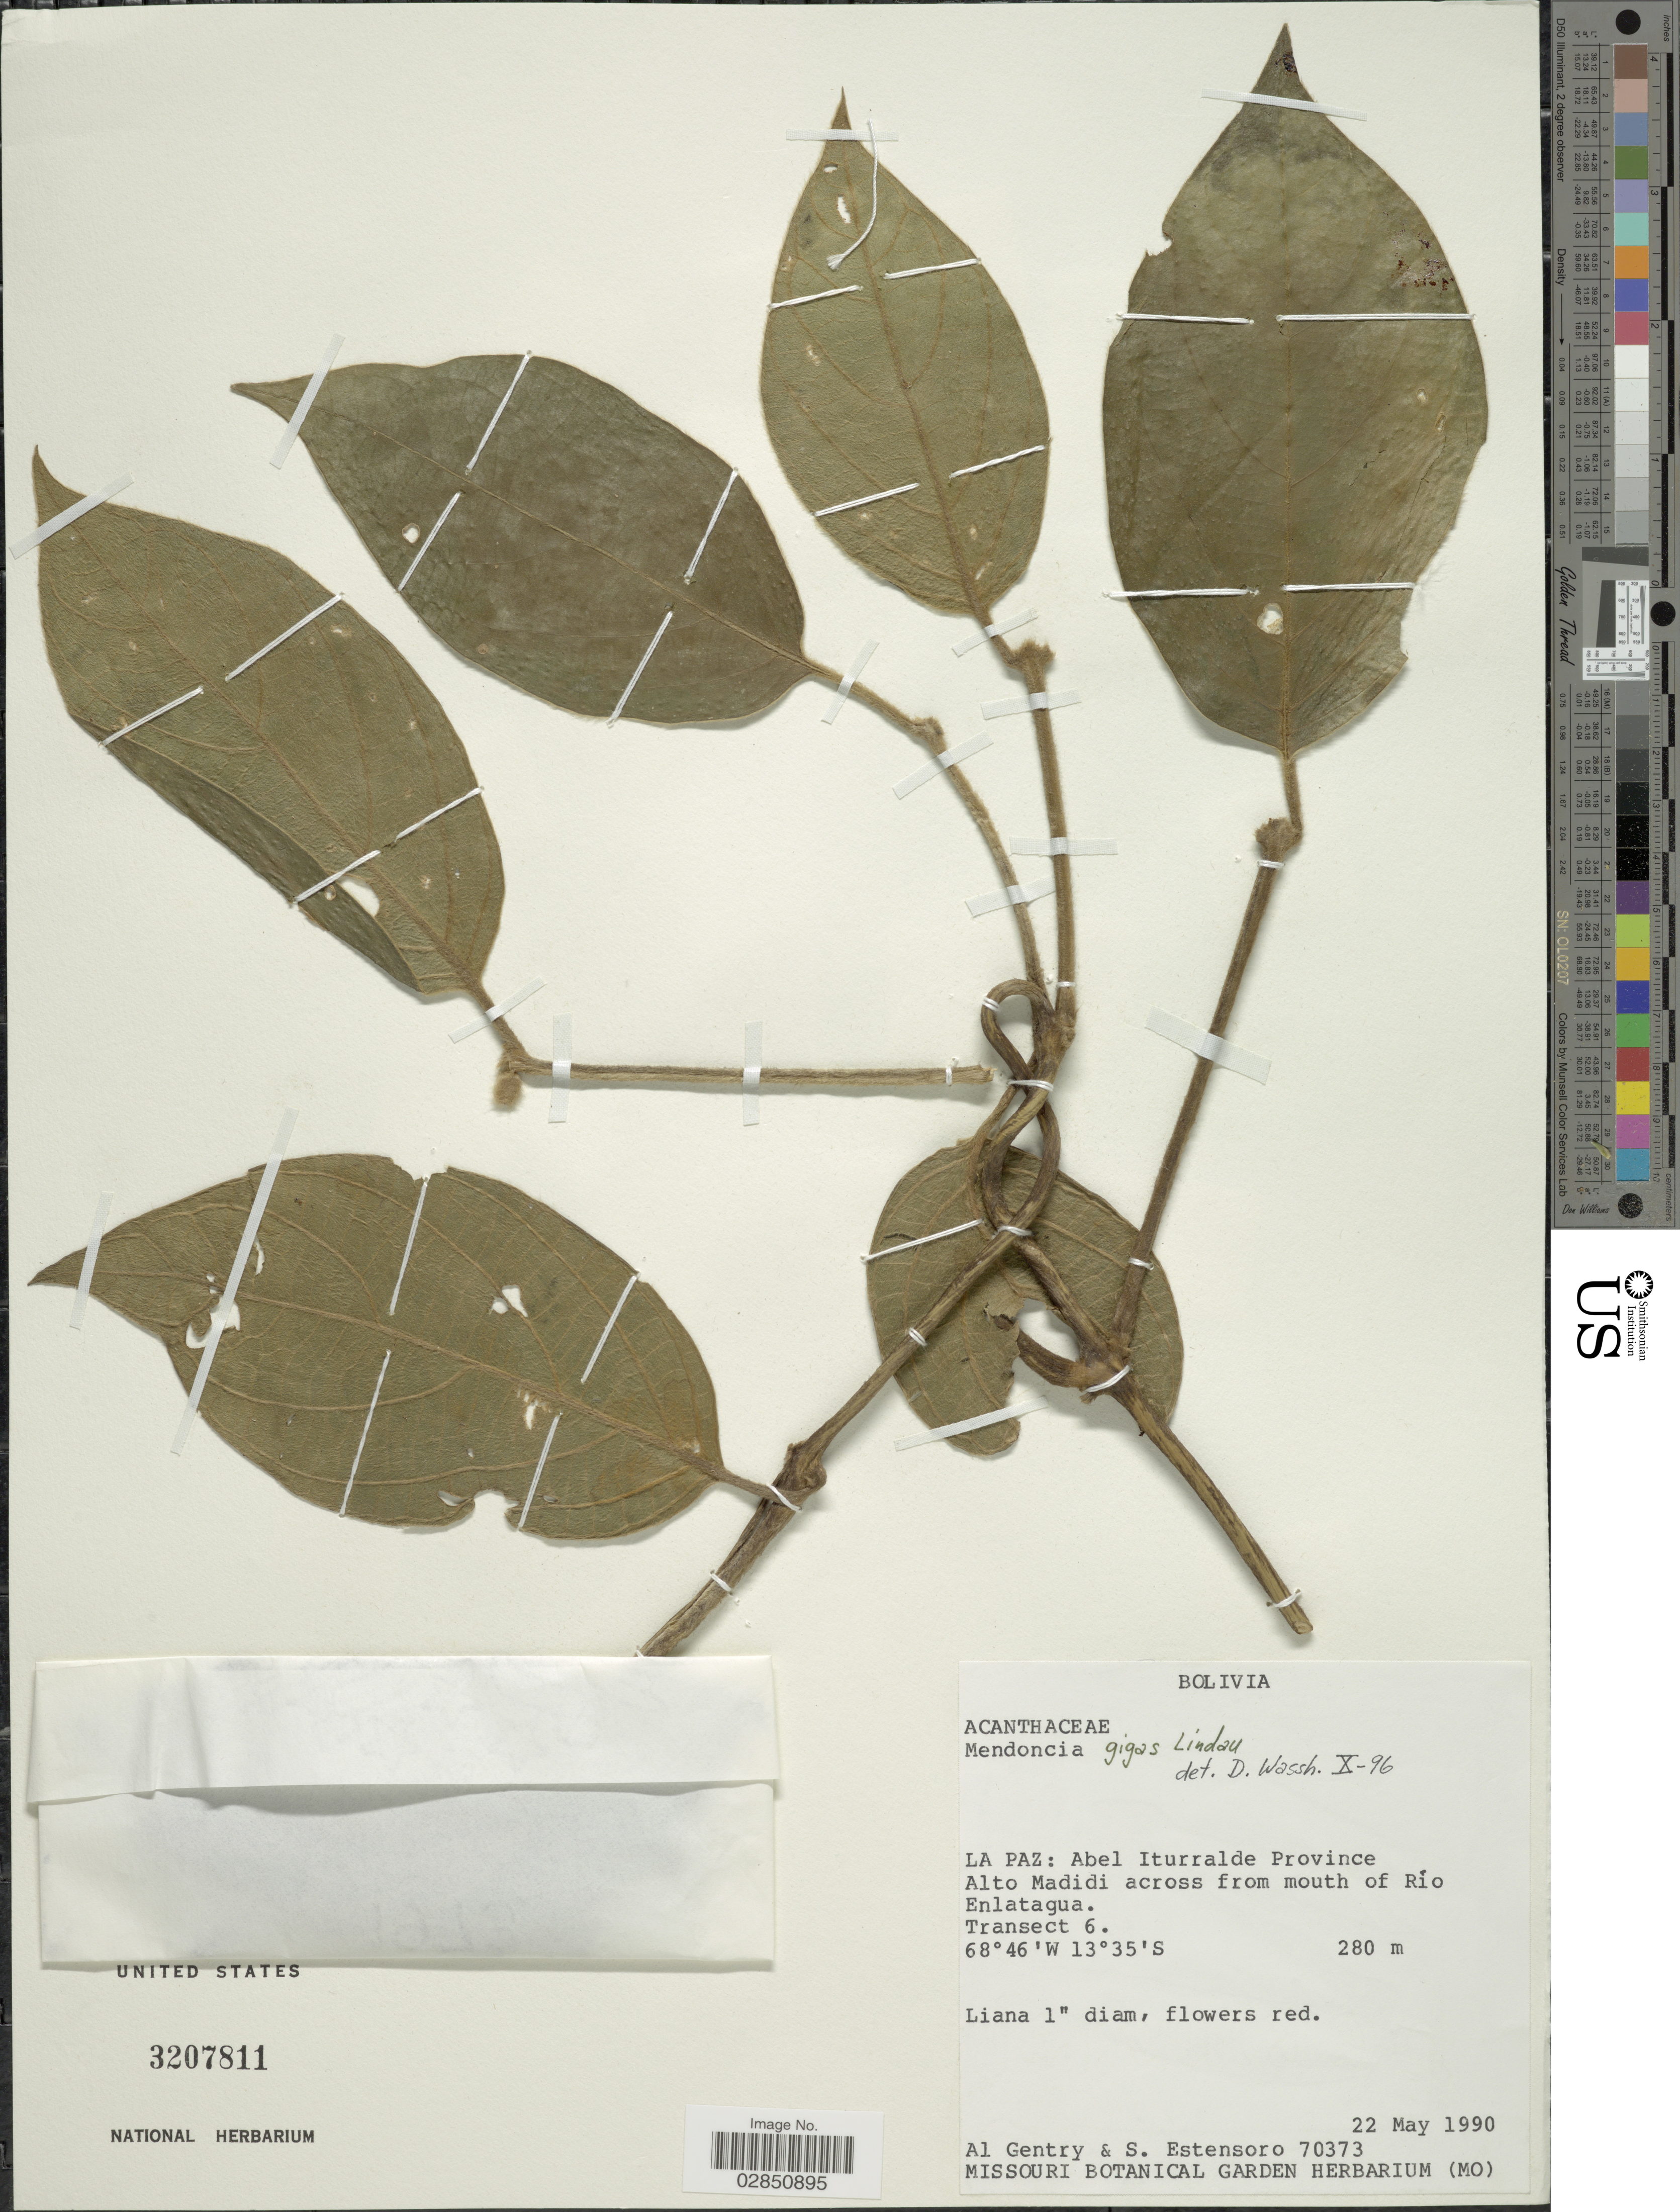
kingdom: Plantae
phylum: Tracheophyta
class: Magnoliopsida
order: Lamiales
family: Acanthaceae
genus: Mendoncia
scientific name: Mendoncia gigas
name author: Lindau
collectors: A. H. Gentry & S. Estensoro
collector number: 70373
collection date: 1990-05-22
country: Bolivia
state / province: La Paz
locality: Abel Iturralde Province Alto Madidi across from mouth of Río Enlatagua. Transect 6.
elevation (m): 280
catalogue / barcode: US 3207811